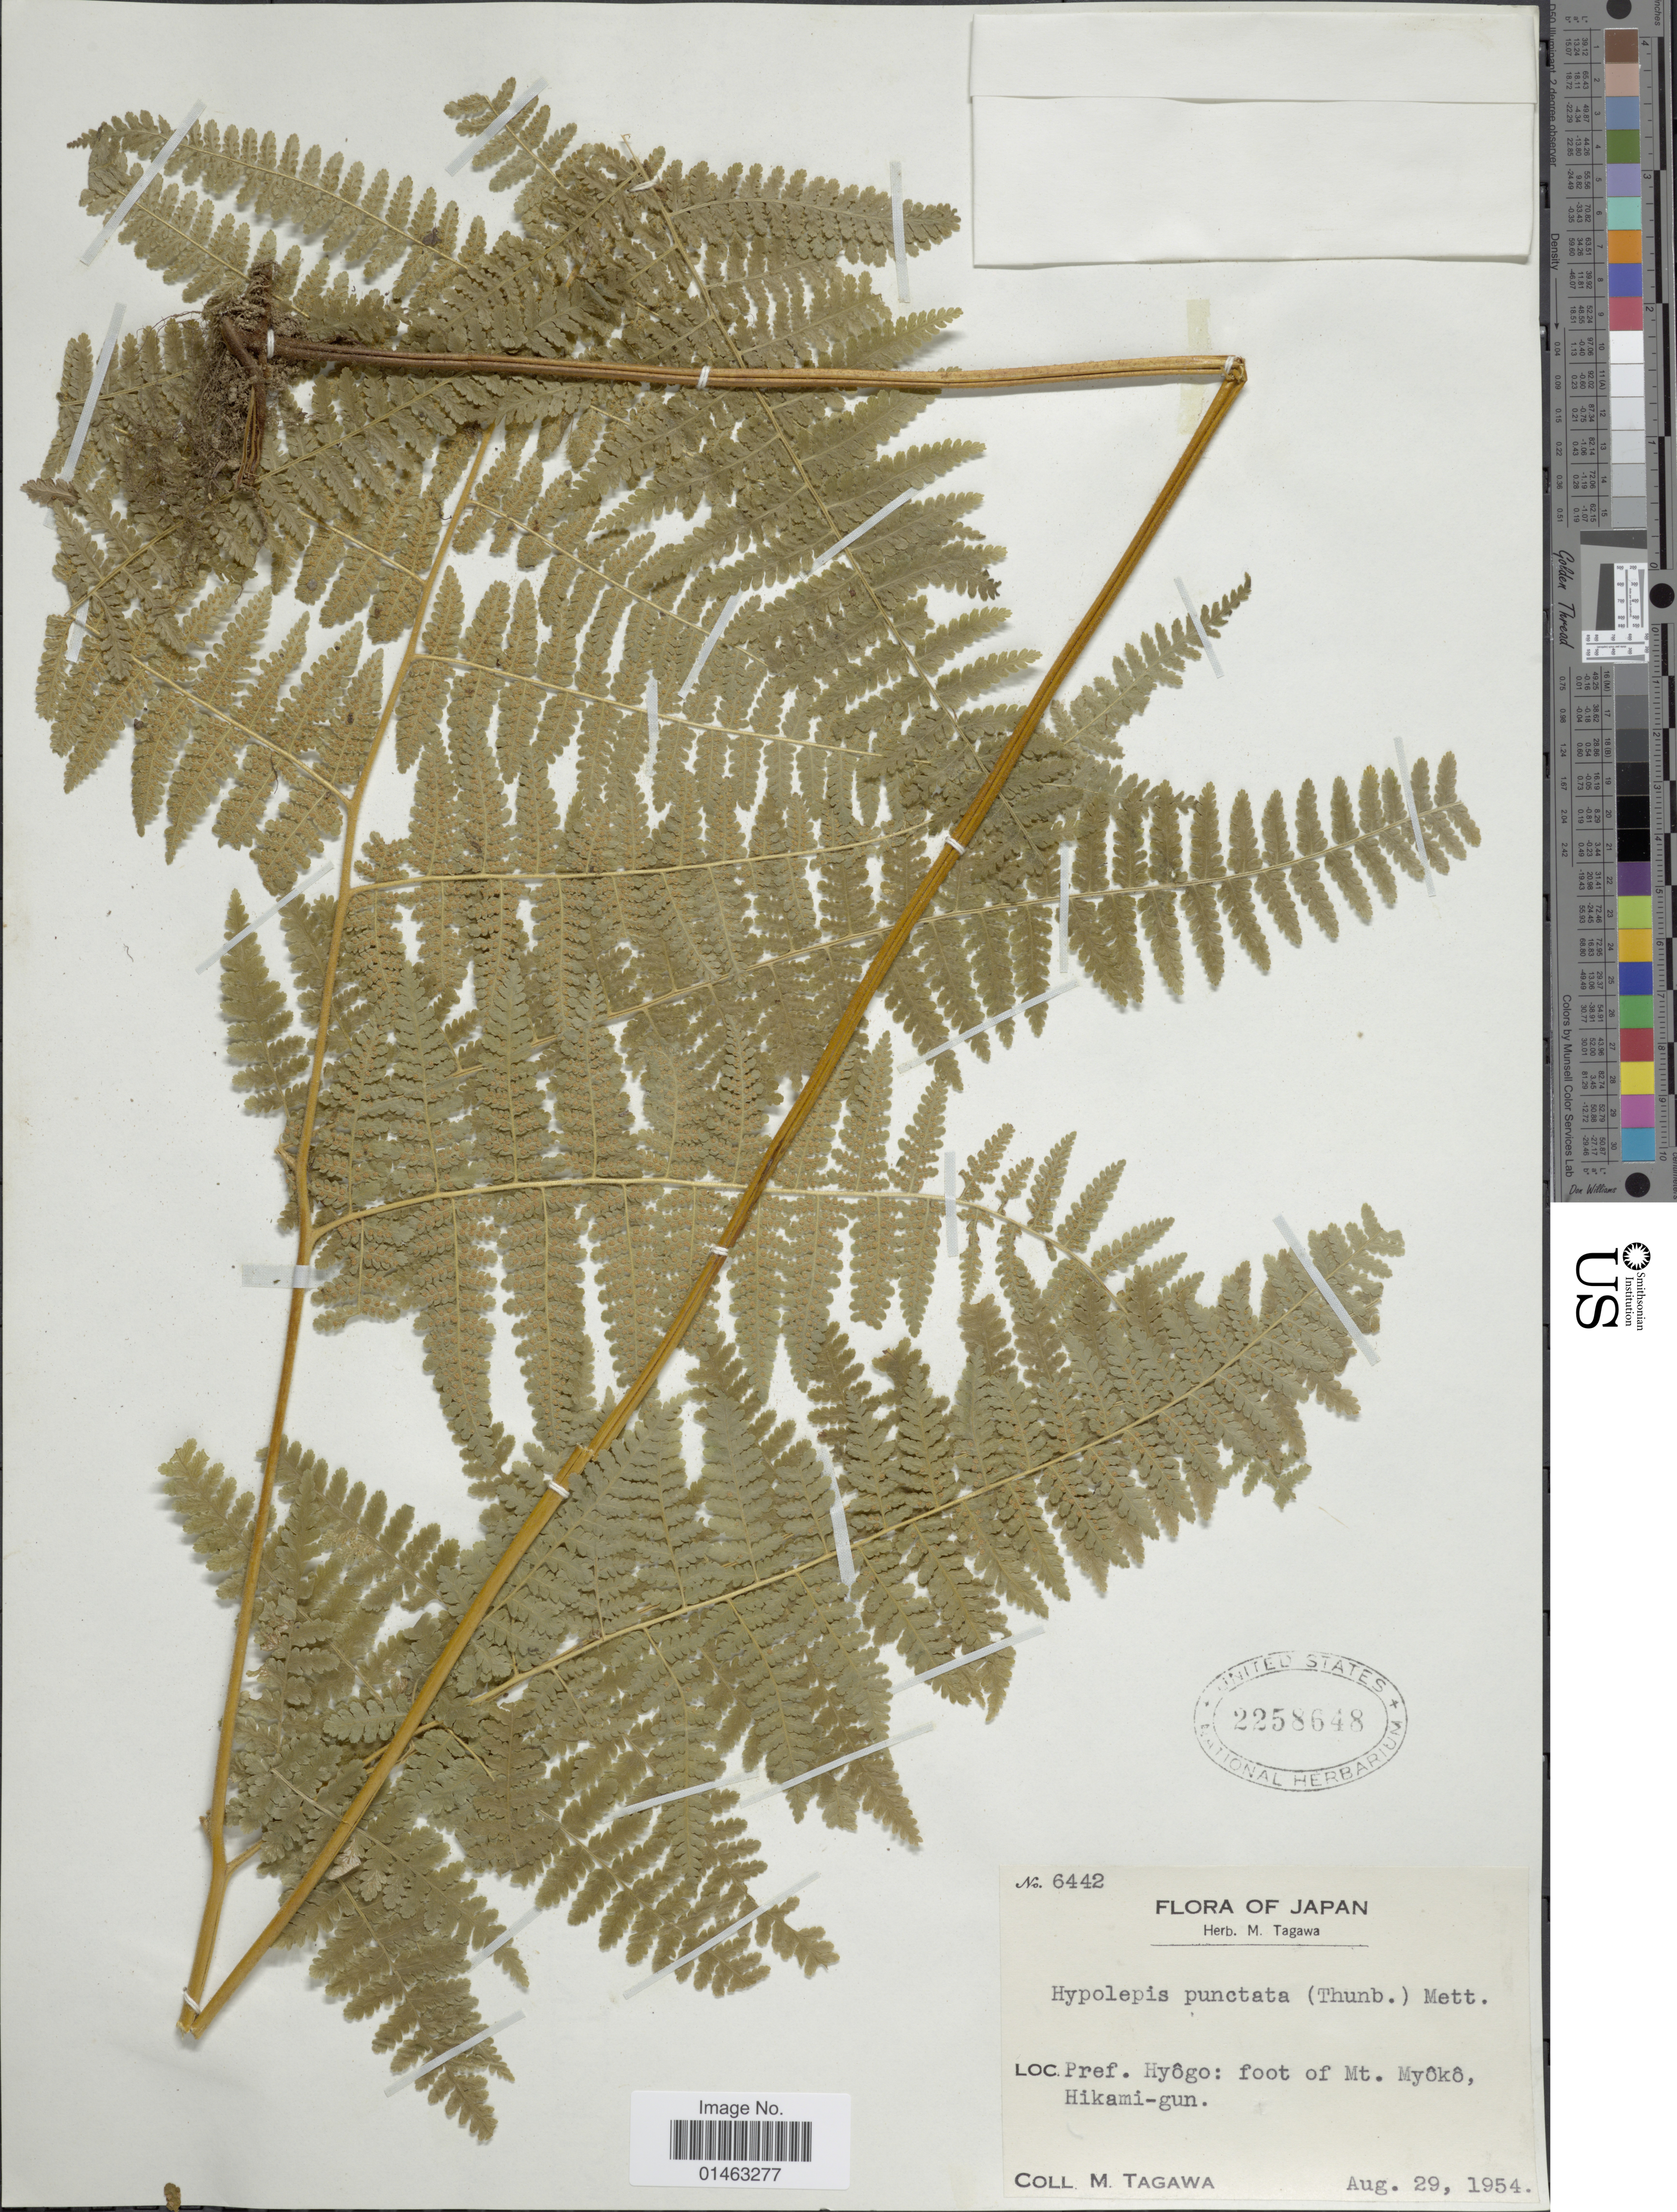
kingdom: Plantae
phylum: Tracheophyta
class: Polypodiopsida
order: Polypodiales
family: Dennstaedtiaceae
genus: Hypolepis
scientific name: Hypolepis punctata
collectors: M. Tagawa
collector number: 6442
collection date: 1954-08-29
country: Japan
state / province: Hyogo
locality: Foot of Mt. Myoko. Hikami-gun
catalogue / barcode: US 2258648